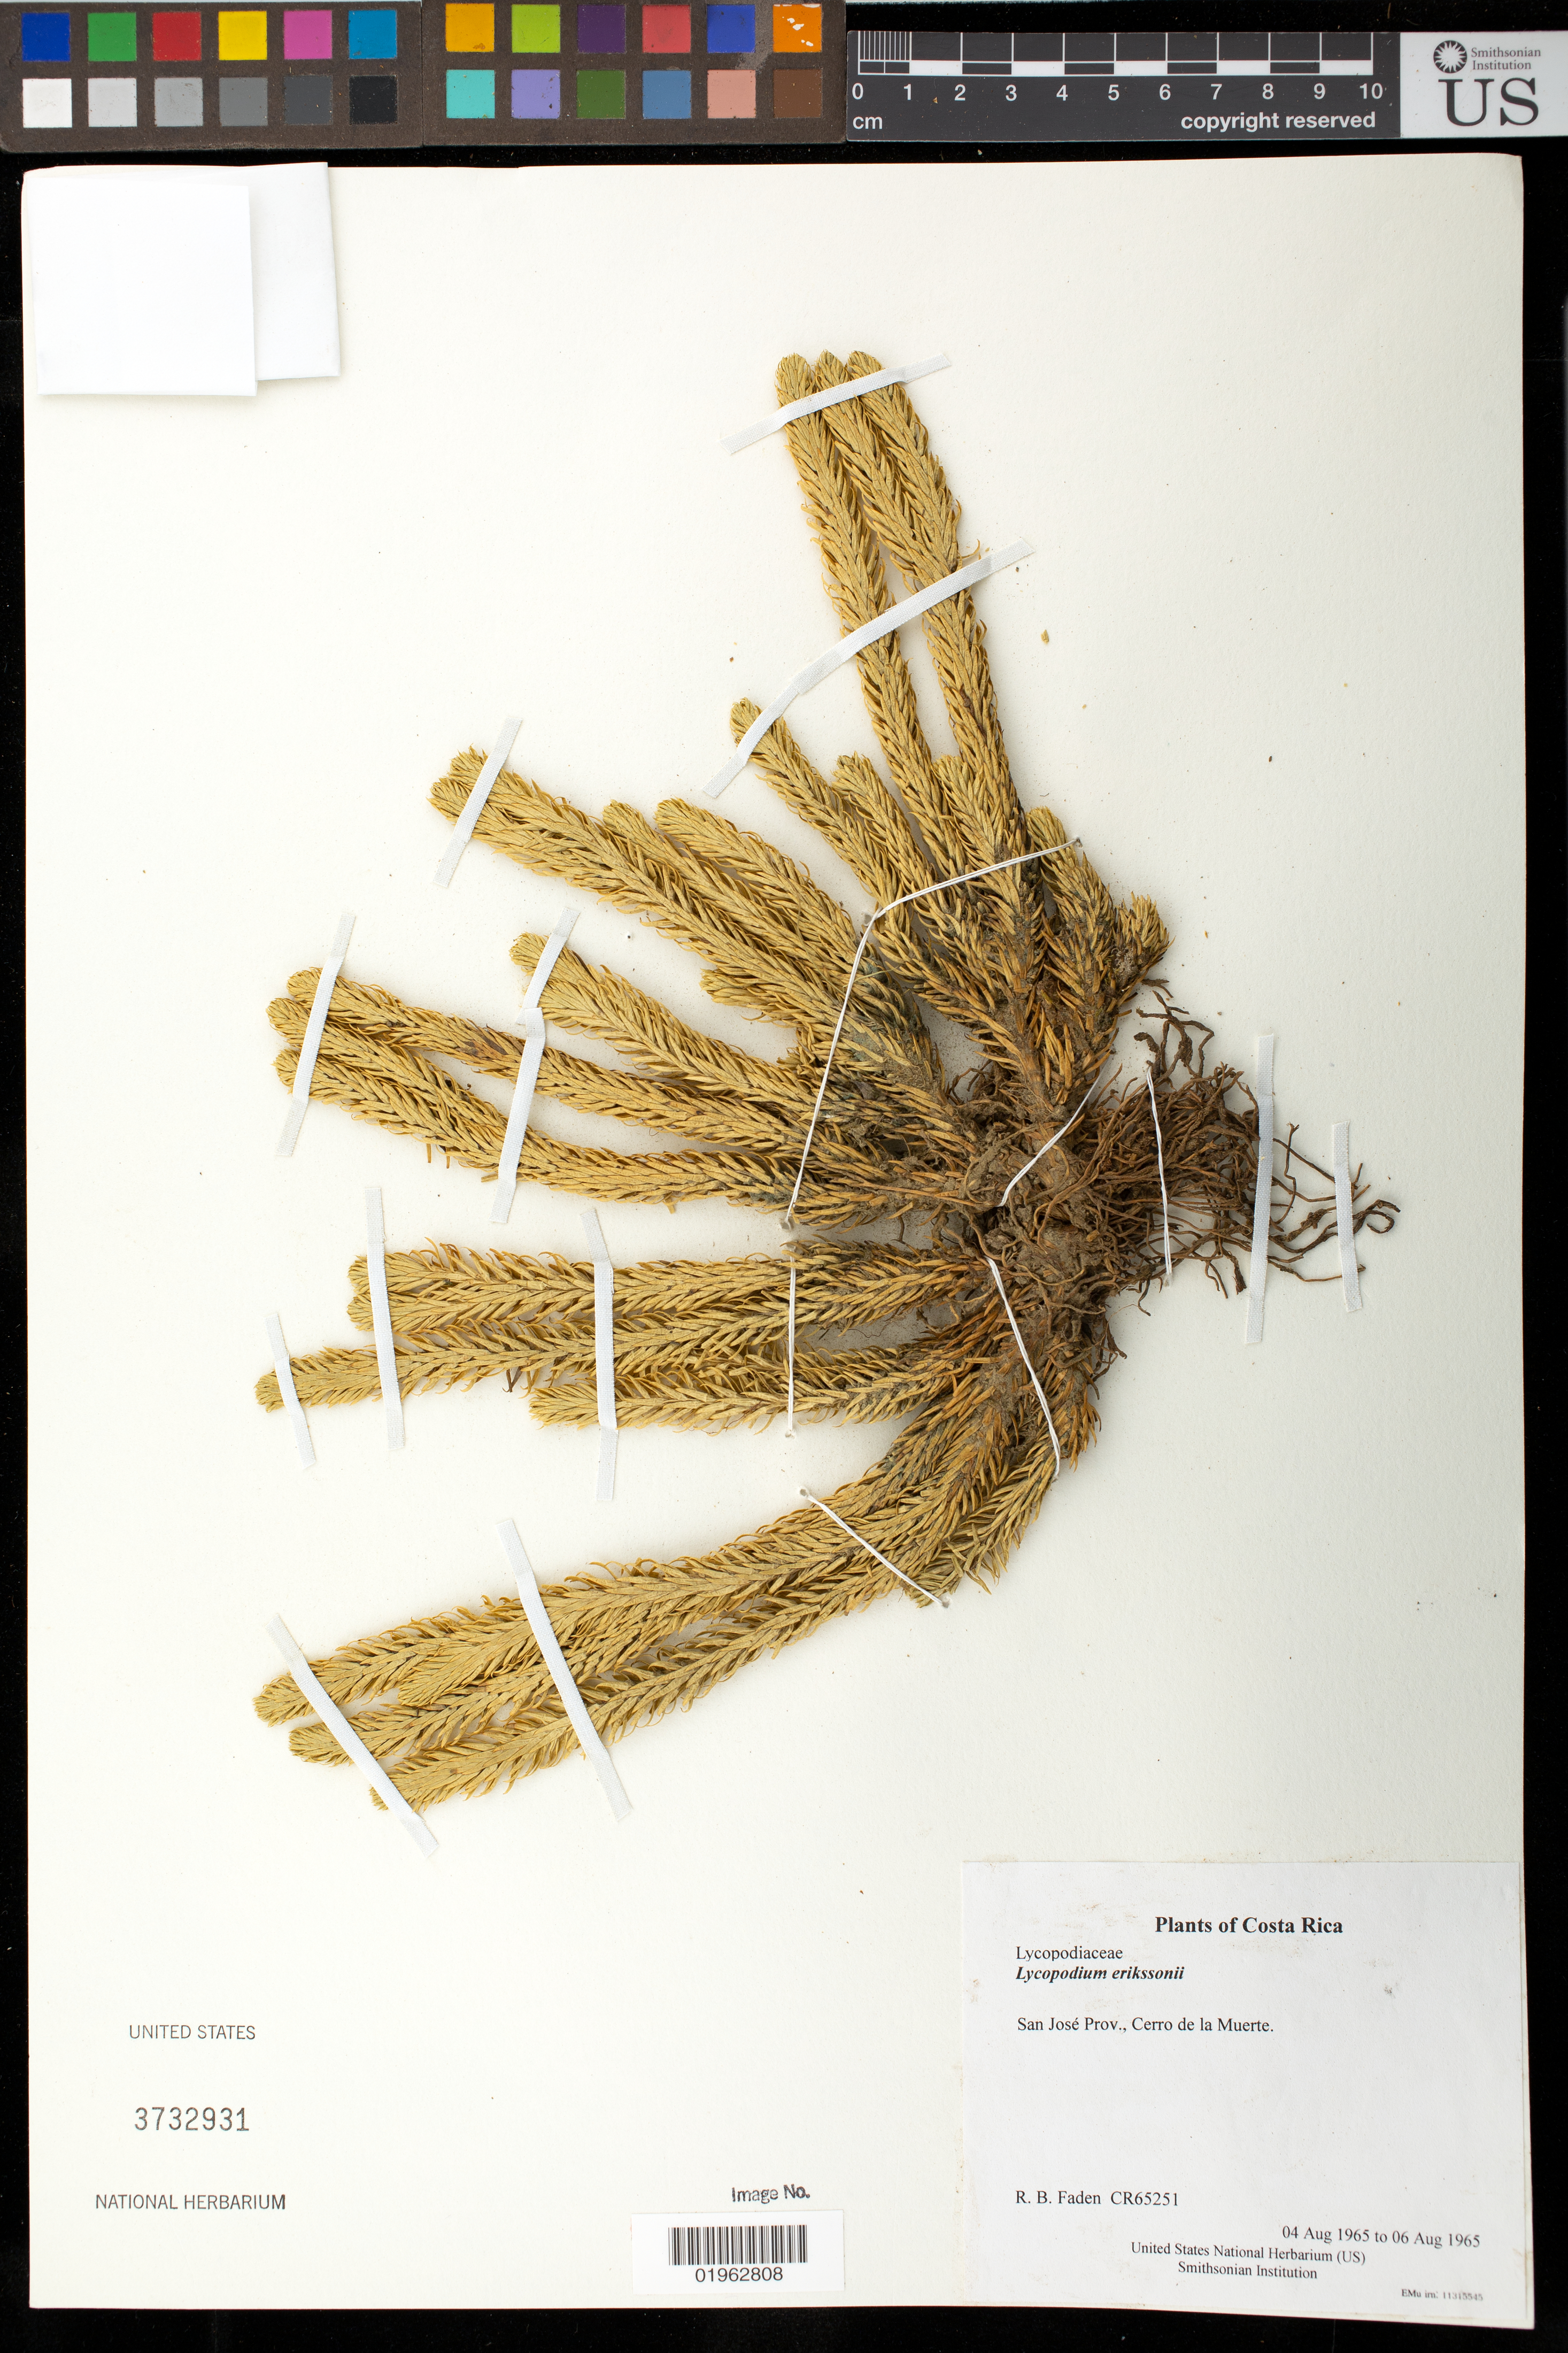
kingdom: Plantae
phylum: Tracheophyta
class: Lycopodiopsida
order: Lycopodiales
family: Lycopodiaceae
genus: Phlegmariurus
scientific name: Phlegmariurus cruentus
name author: (Spring) B. Øllg.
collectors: R. B. Faden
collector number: CR65251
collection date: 1965-08-04/1965-08-06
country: Costa Rica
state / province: San José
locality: Cerro de la Muerte.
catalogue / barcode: US 3732931